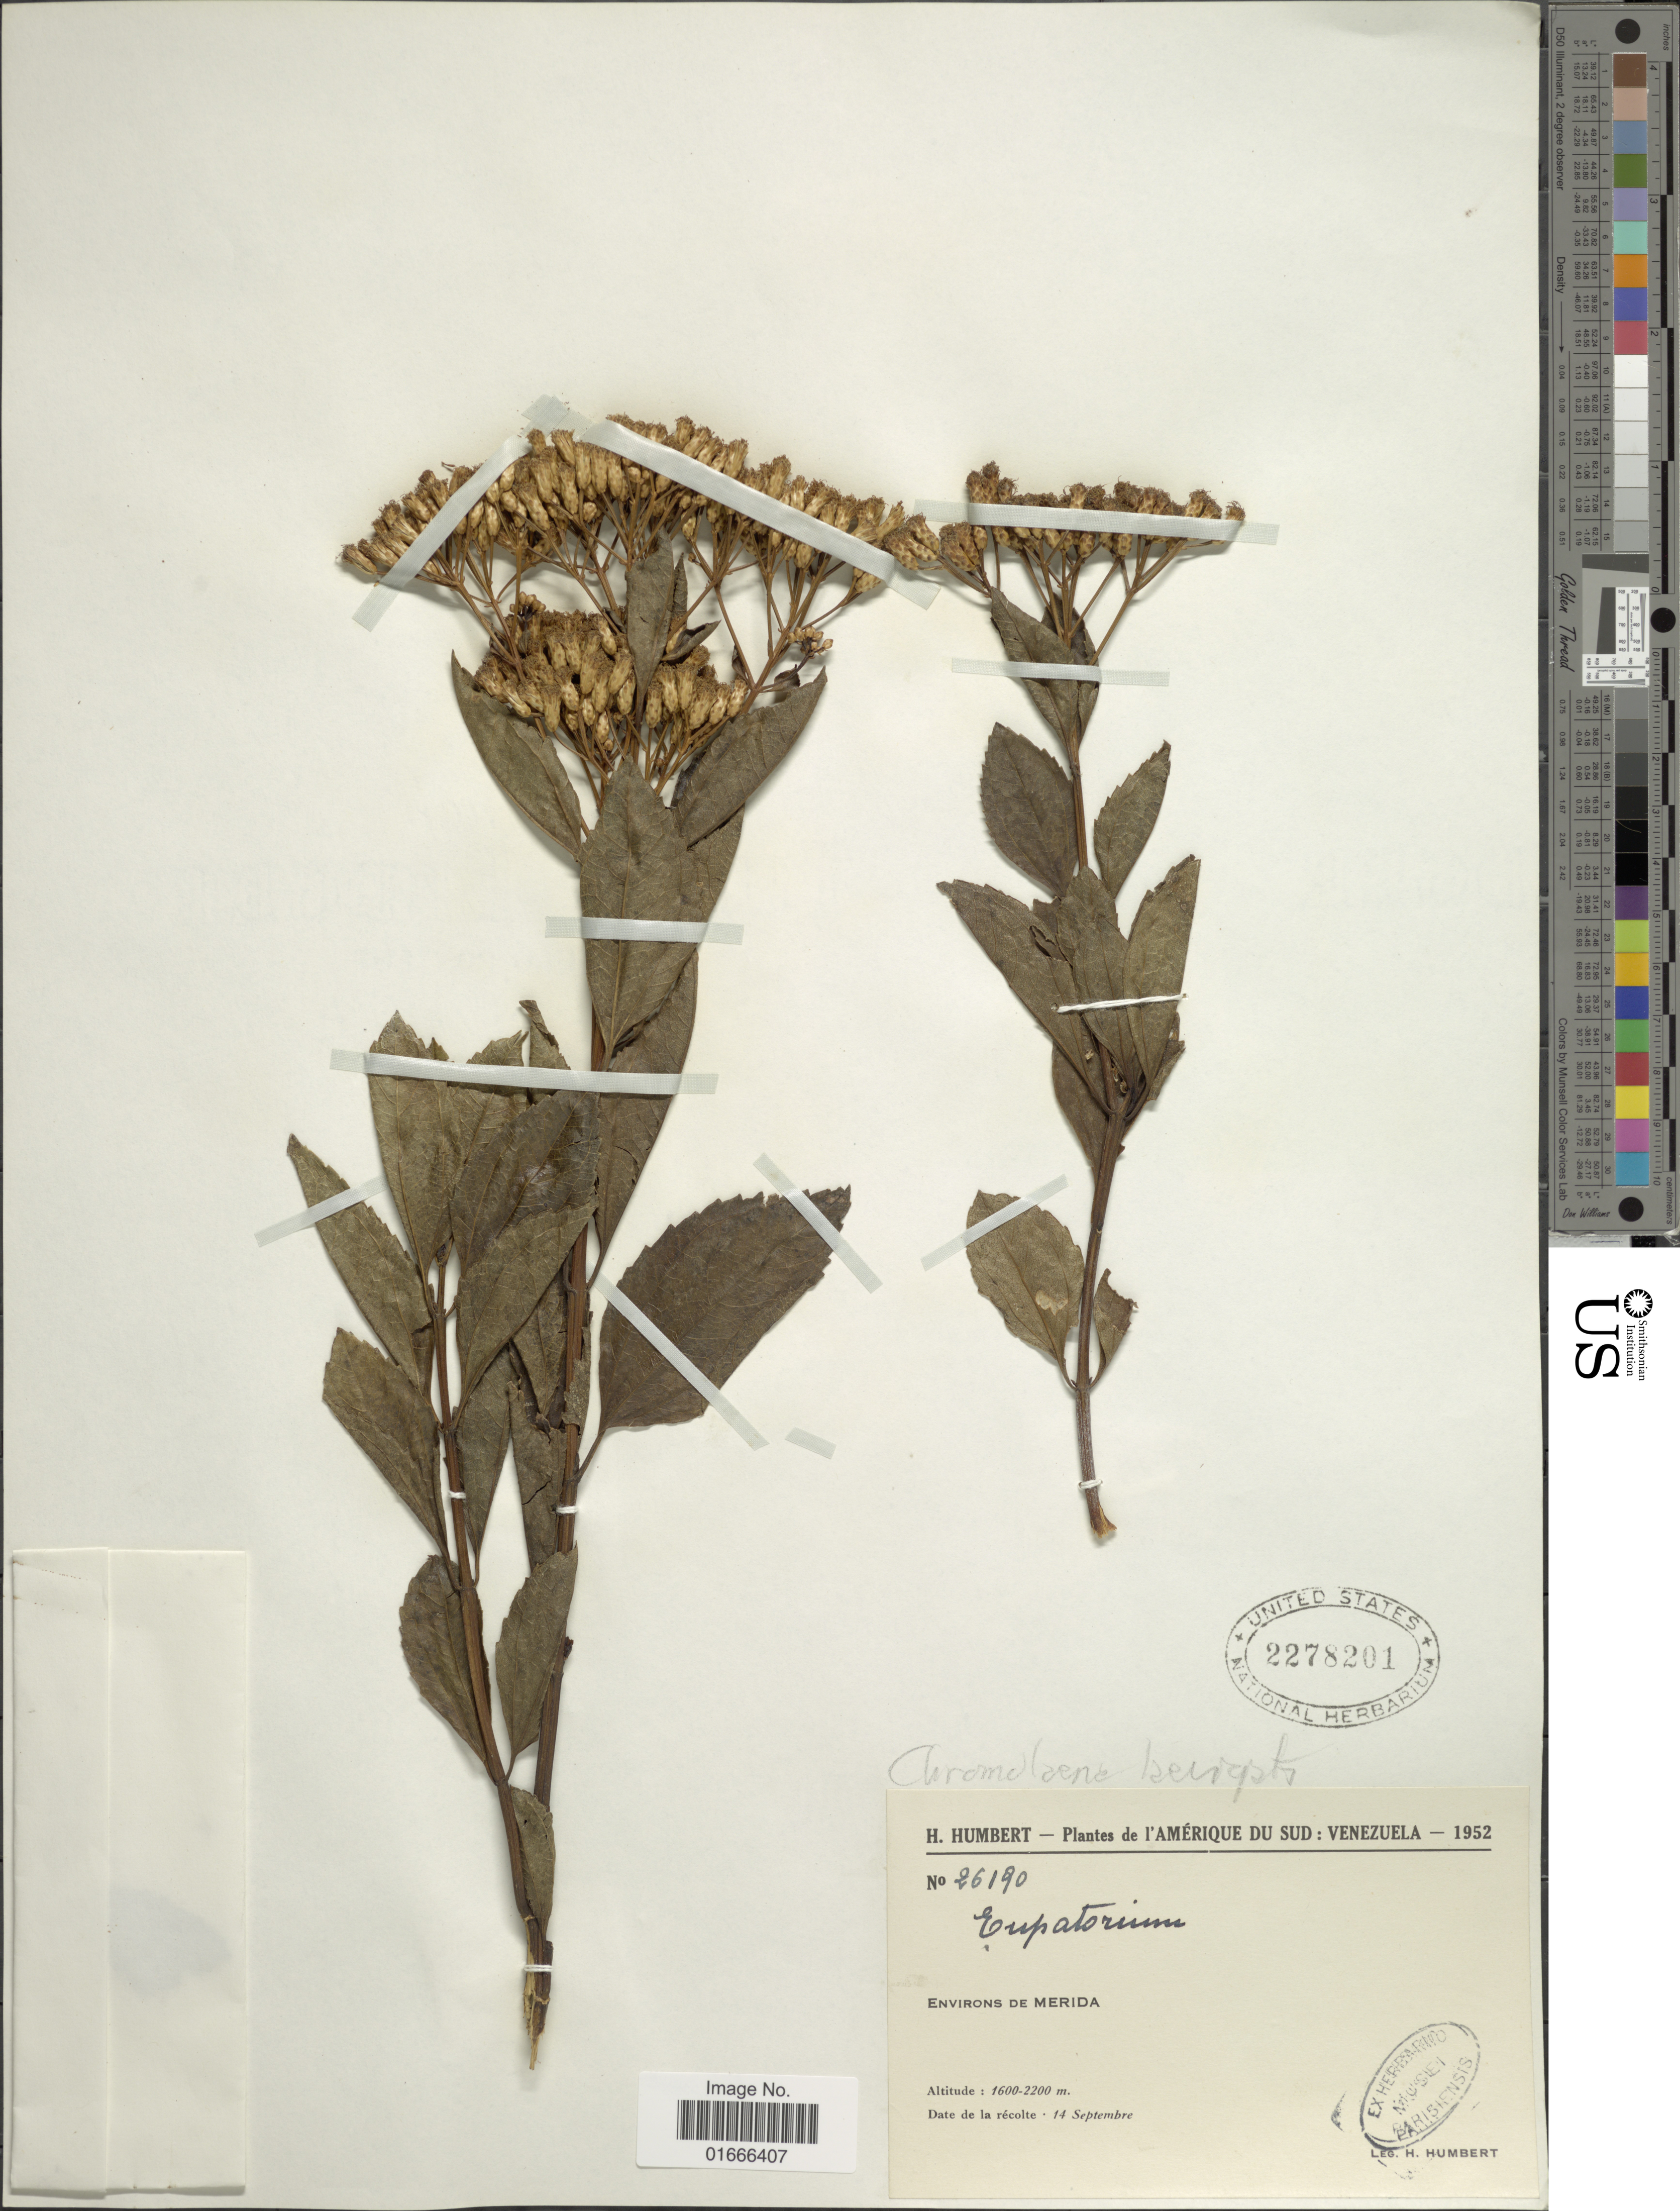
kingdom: Plantae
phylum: Tracheophyta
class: Magnoliopsida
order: Asterales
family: Asteraceae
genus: Chromolaena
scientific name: Chromolaena laevigata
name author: (Lam.) R.M. King & H. Rob.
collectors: H. Humbert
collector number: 26190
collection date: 1952-09-14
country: Venezuela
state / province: Mérida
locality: L'Amerique du Sud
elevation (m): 1600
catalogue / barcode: US 2278201